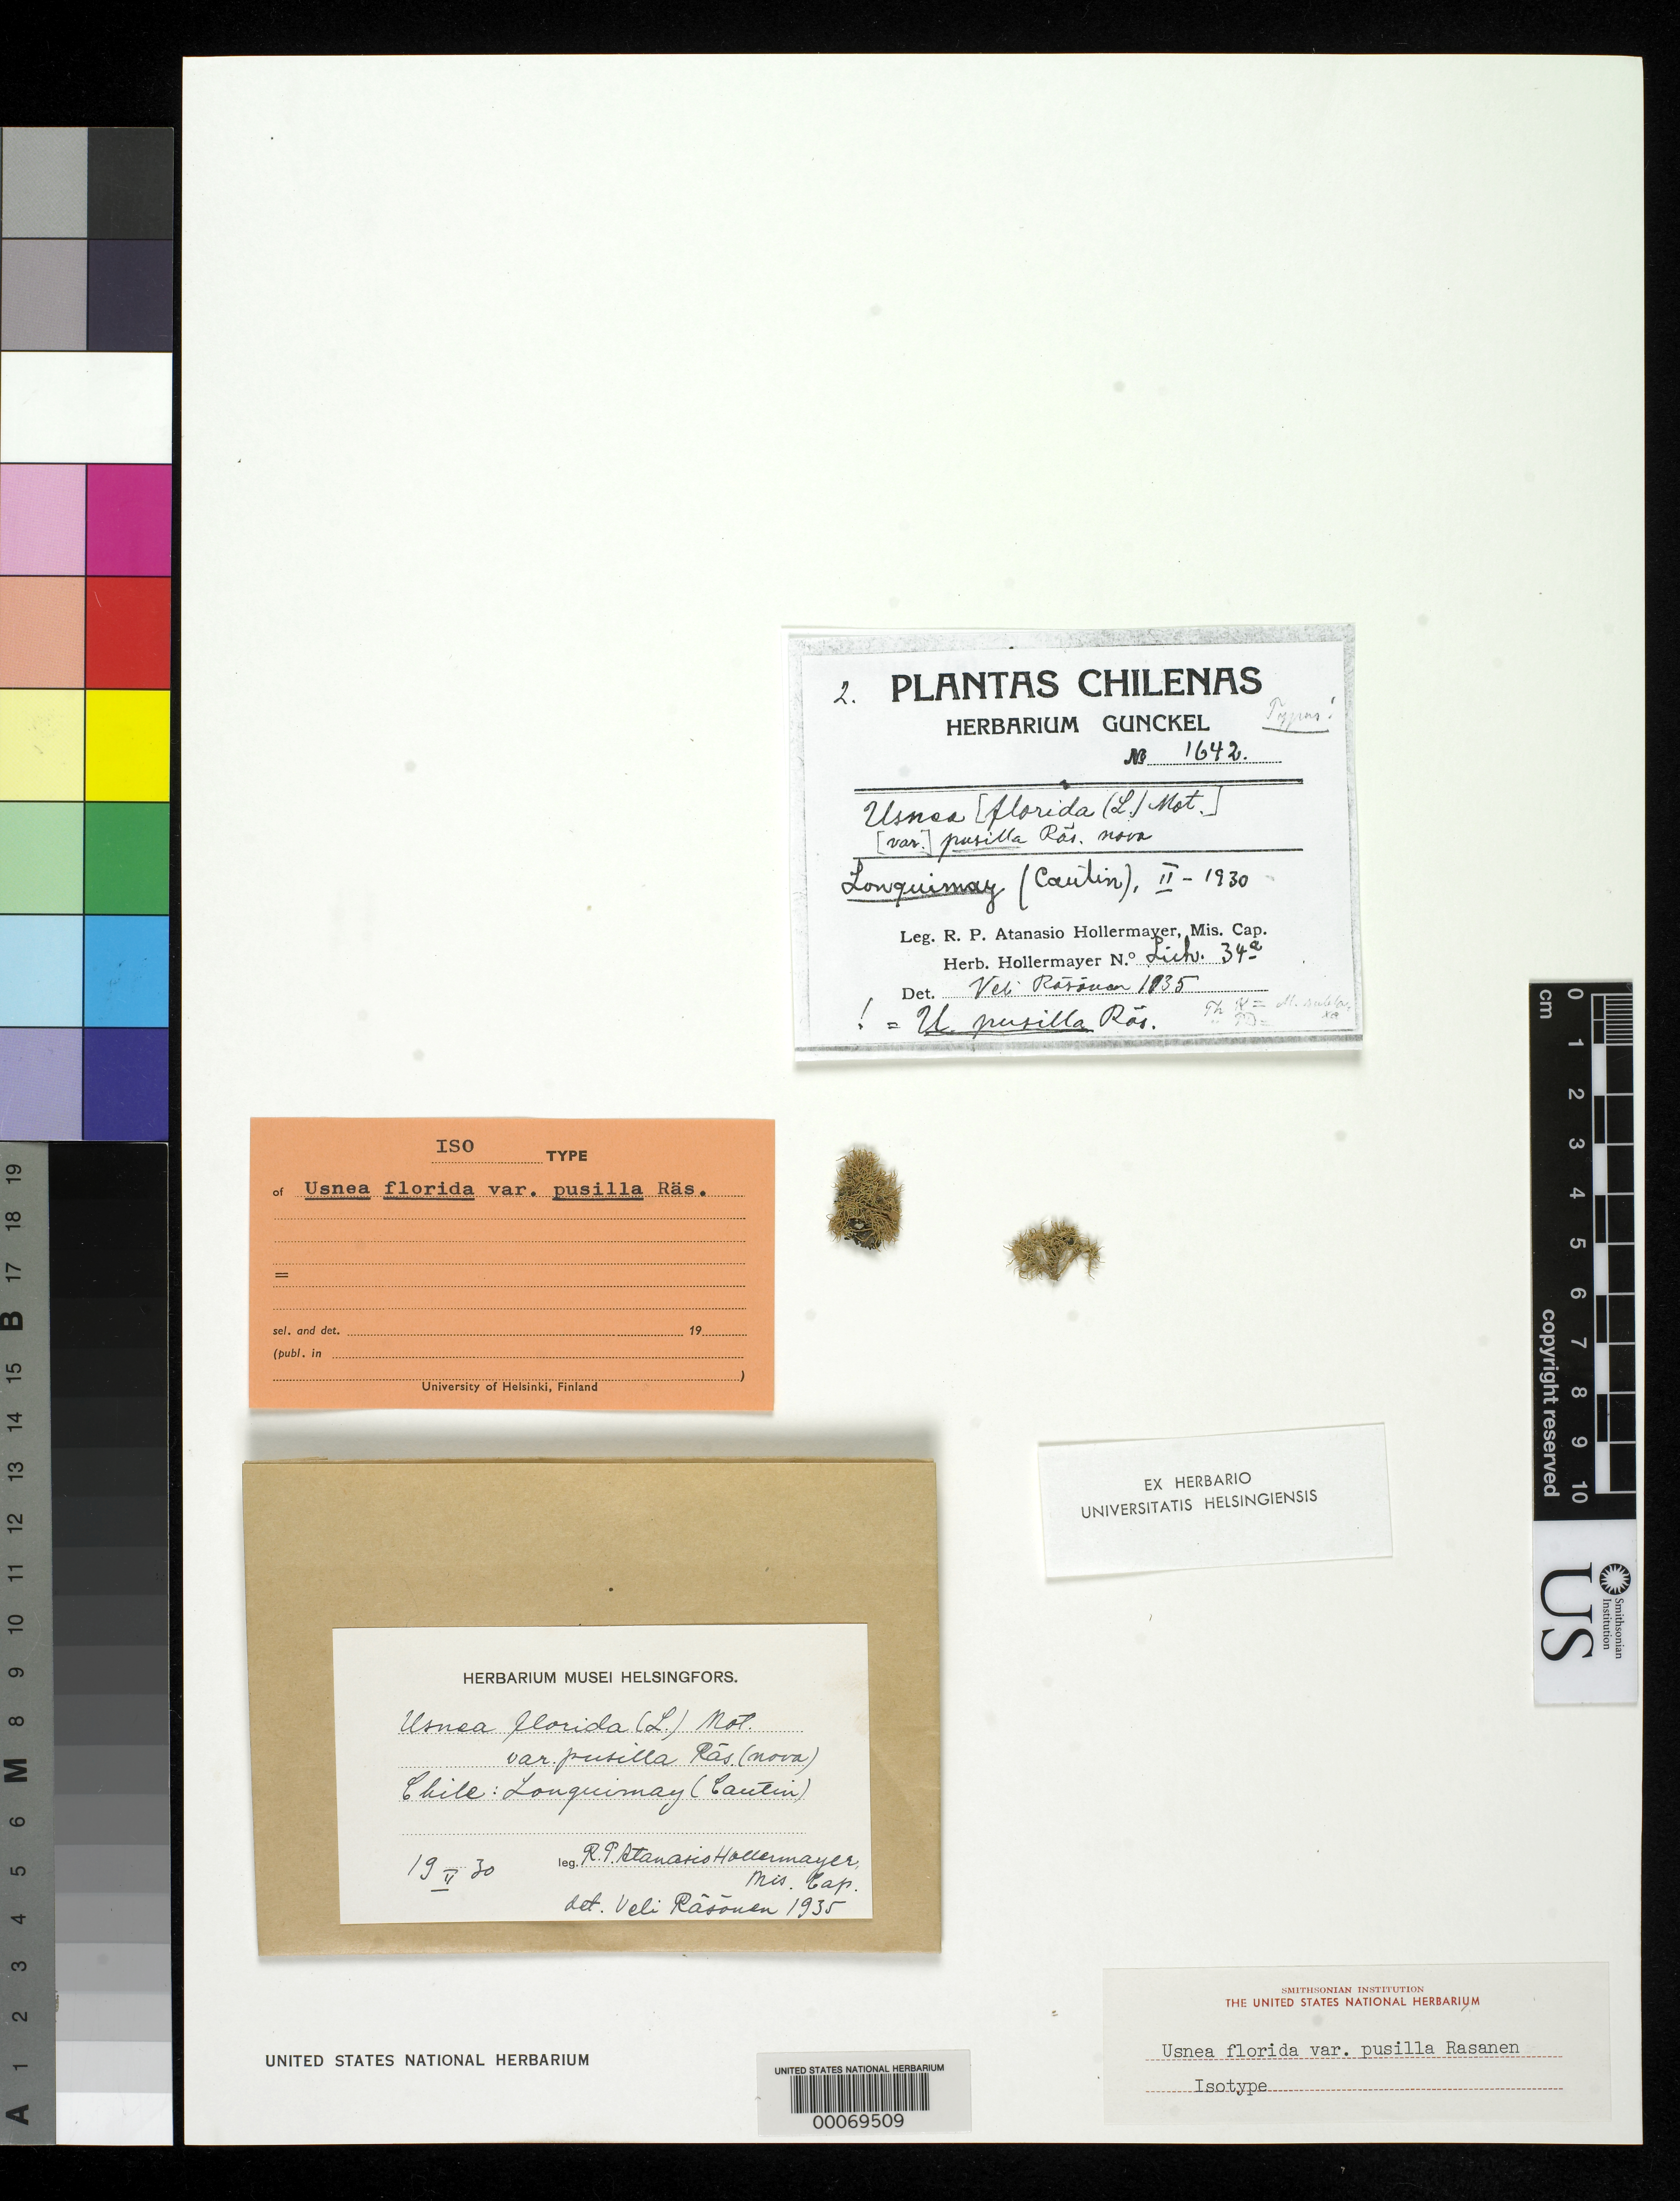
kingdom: Fungi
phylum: Ascomycota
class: Lecanoromycetes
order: Lecanorales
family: Parmeliaceae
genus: Usnea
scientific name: Usnea florida var. pusilla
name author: Räsänen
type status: Isotype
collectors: R. Hollermayer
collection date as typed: May 1930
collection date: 1930-05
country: Chile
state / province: Araucanía (IX)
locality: Lonquimay